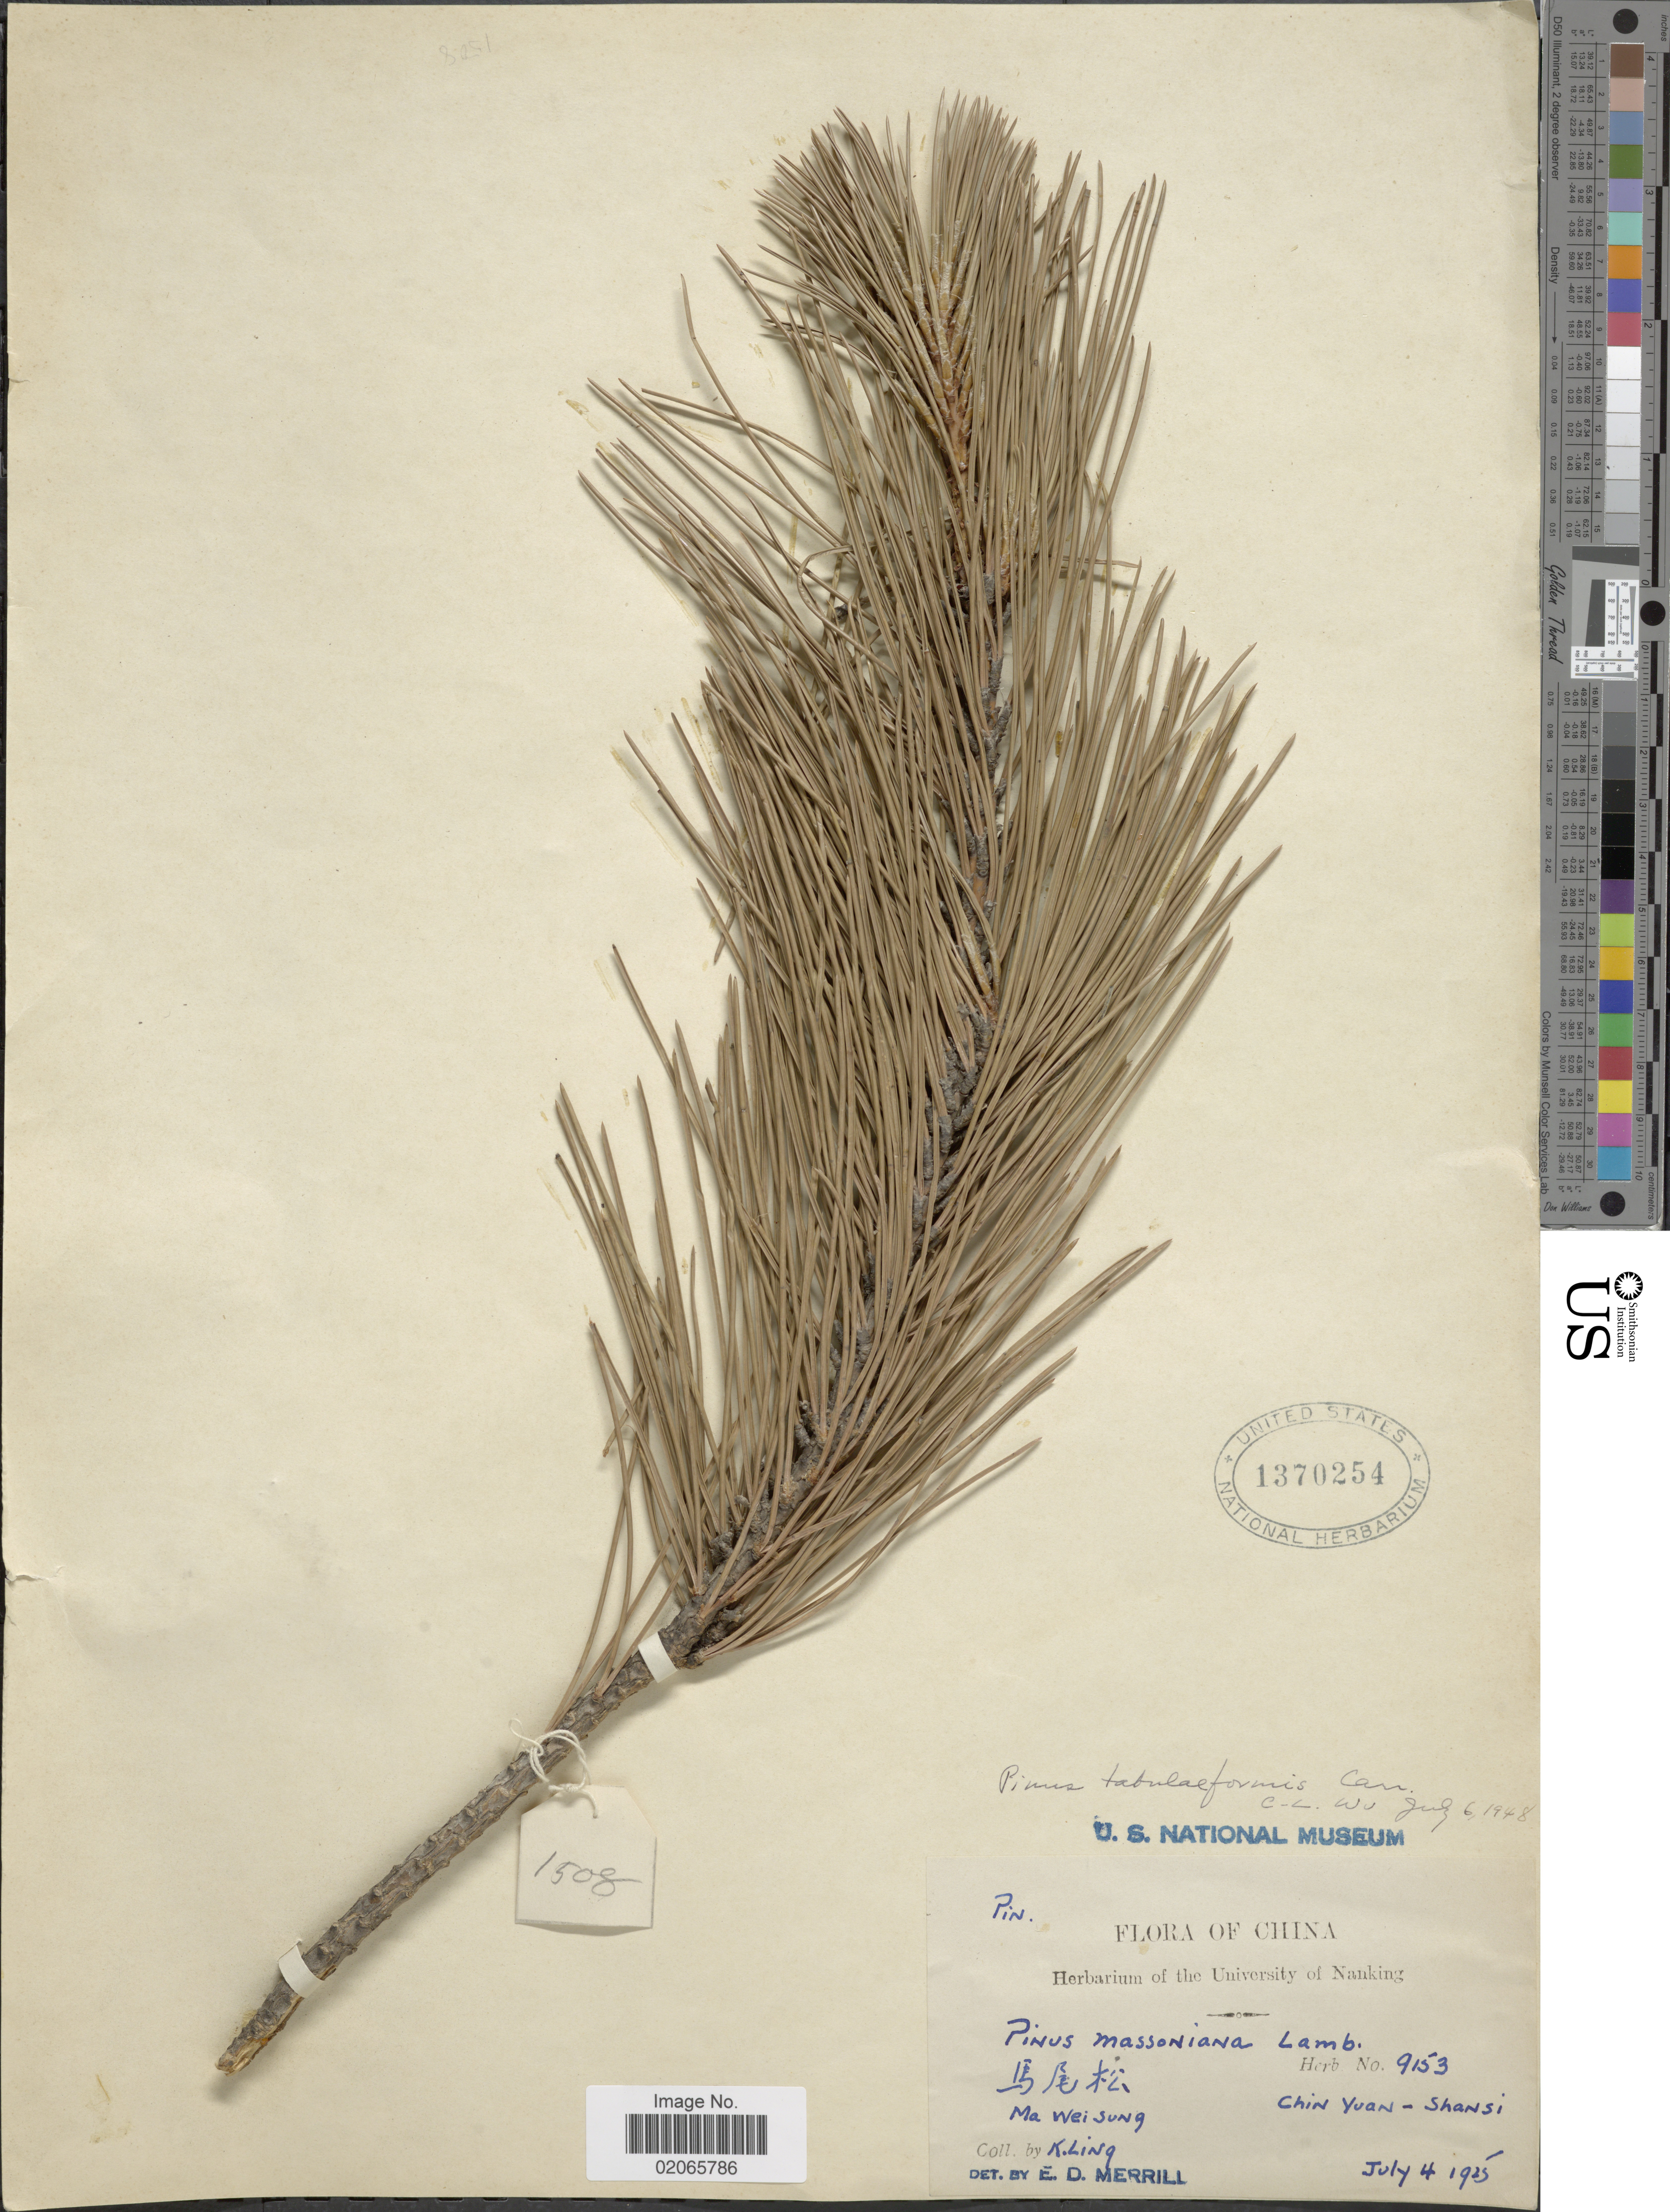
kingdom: Plantae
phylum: Tracheophyta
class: Pinopsida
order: Pinales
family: Pinaceae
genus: Pinus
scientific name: Pinus tabuliformis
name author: Carrière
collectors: K. Ling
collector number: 9153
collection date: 1925-07-04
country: China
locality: Ma Wei Sung, Chin Yvan-Shansi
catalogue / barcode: US 1370254